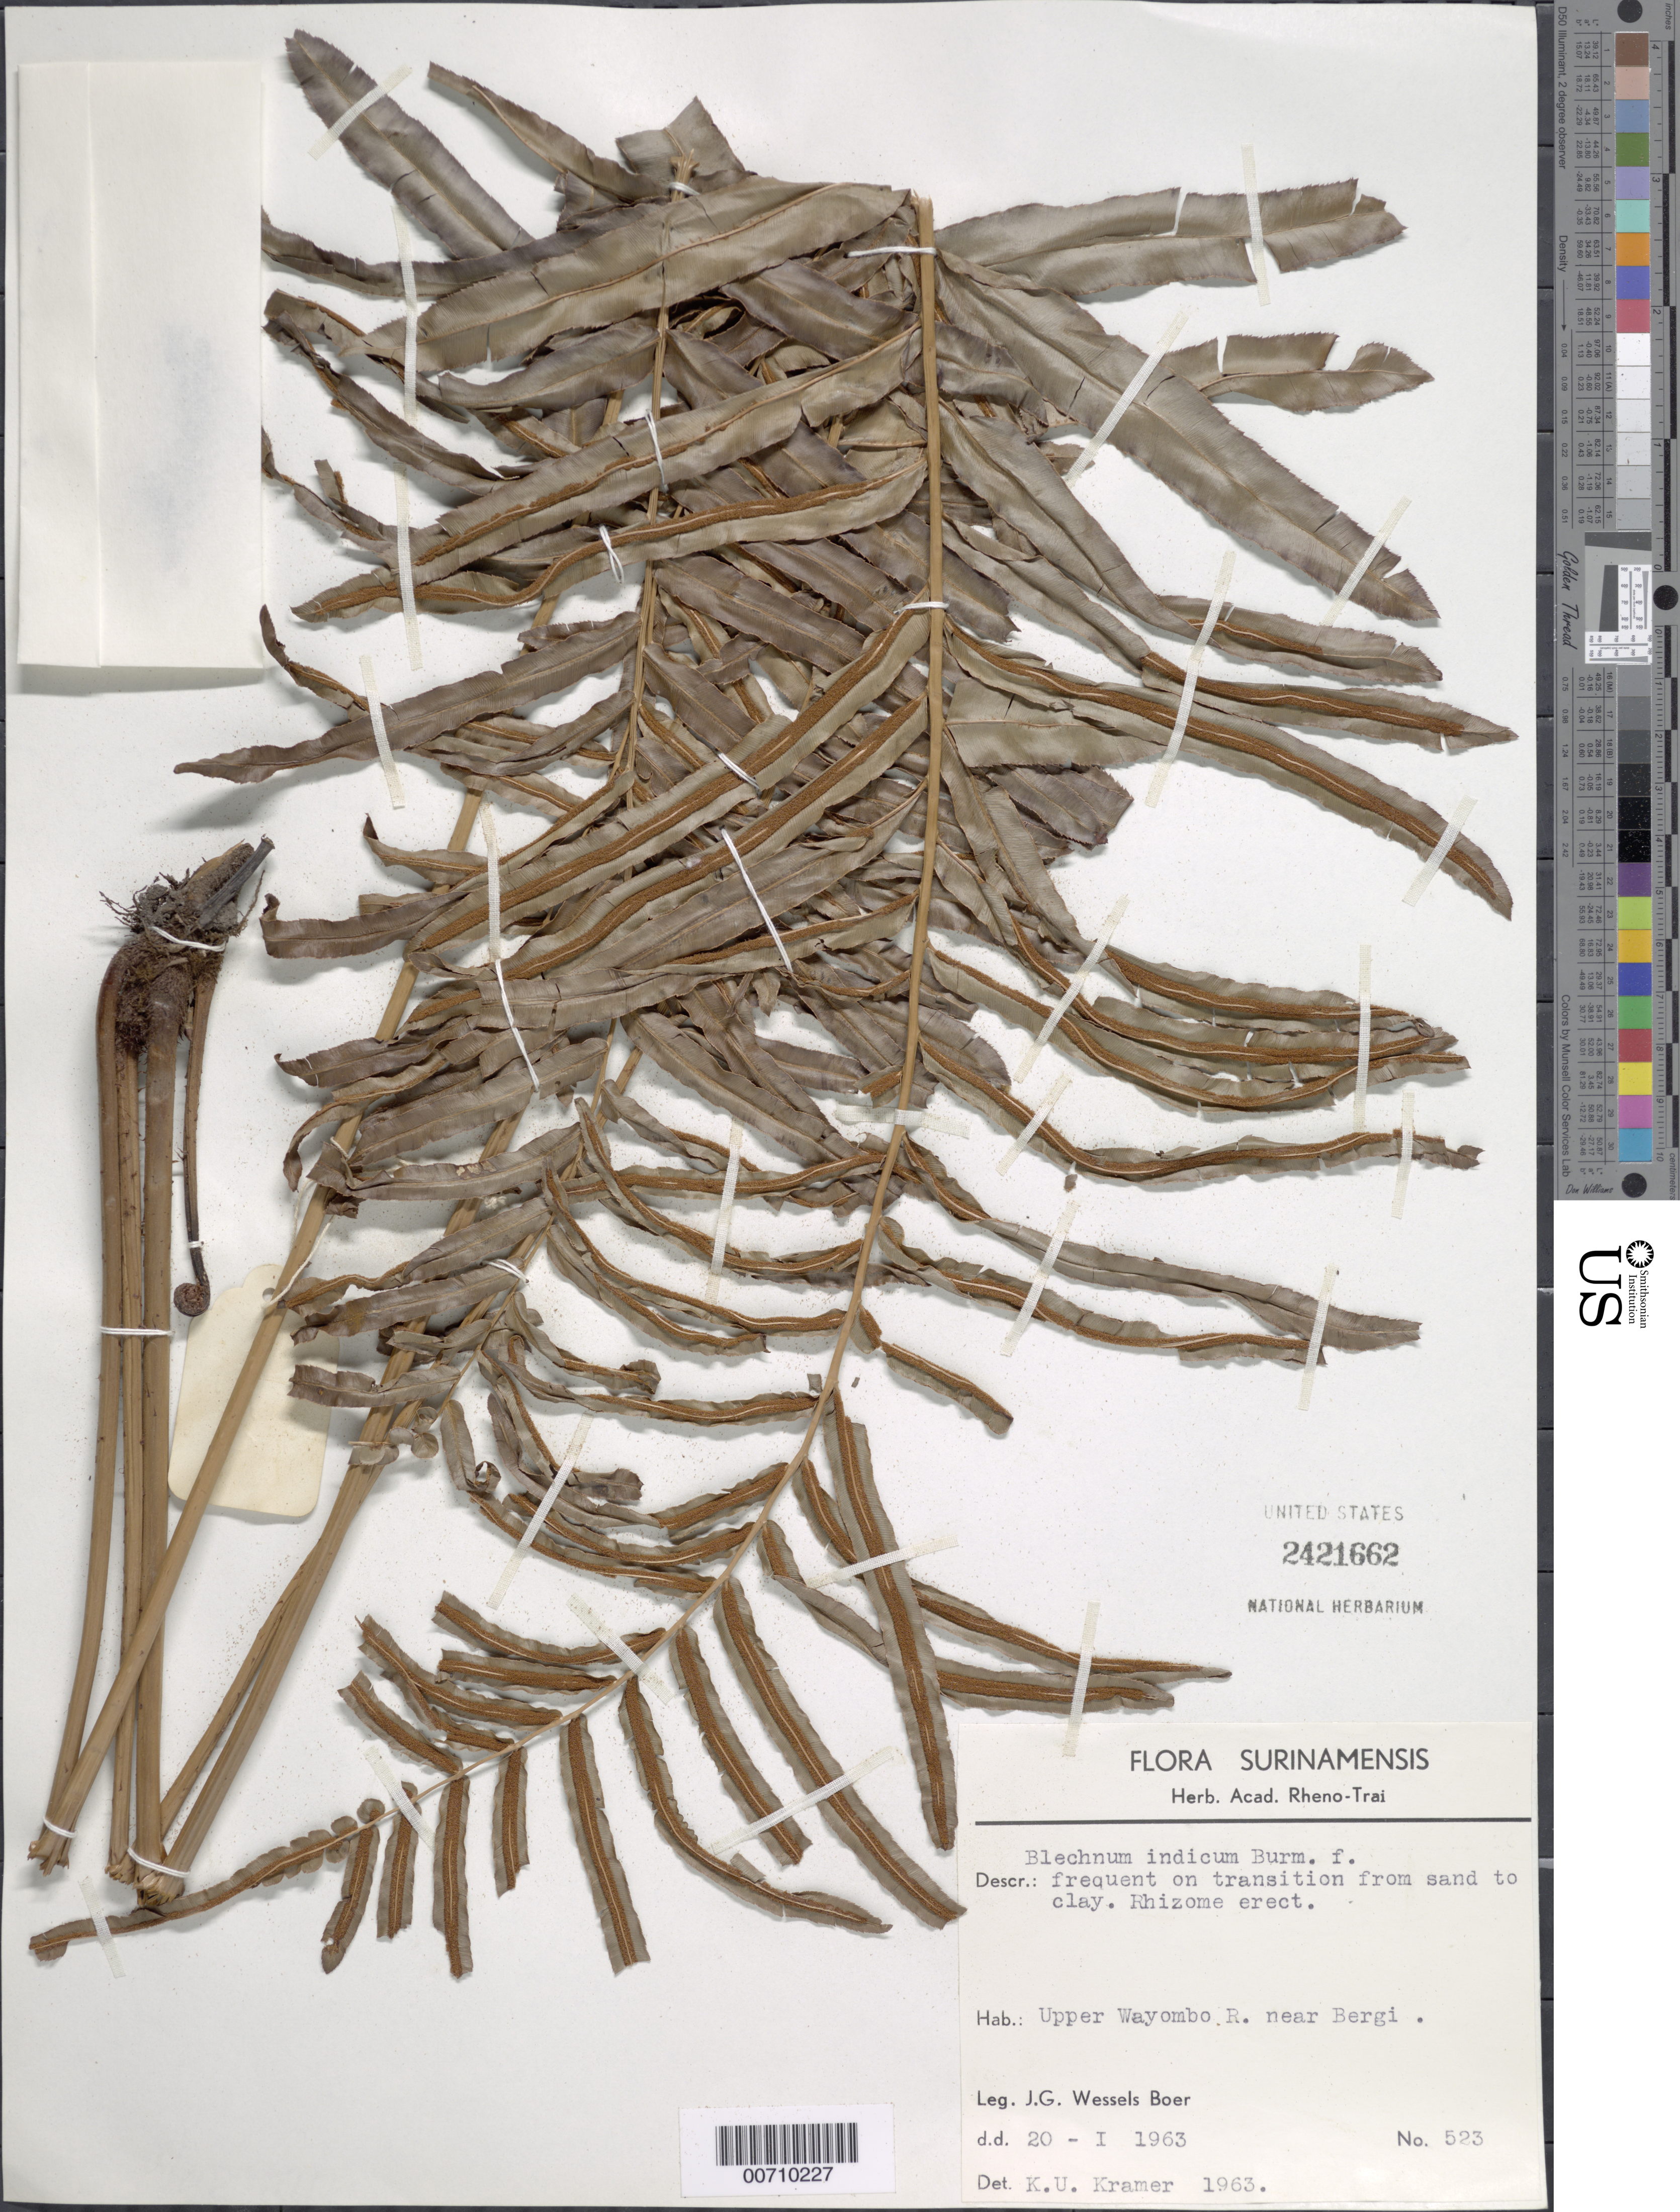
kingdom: Plantae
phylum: Tracheophyta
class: Polypodiopsida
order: Polypodiales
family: Blechnaceae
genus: Telmatoblechnum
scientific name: Telmatoblechnum serrulatum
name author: (Rich.) Perrie et al.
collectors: J. G. Wessels Boer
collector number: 523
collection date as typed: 20-Jan-63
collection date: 1963-01-20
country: Suriname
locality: Upper Wayombo R. near Bergi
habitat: Transition from sand to clay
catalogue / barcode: US 2421662